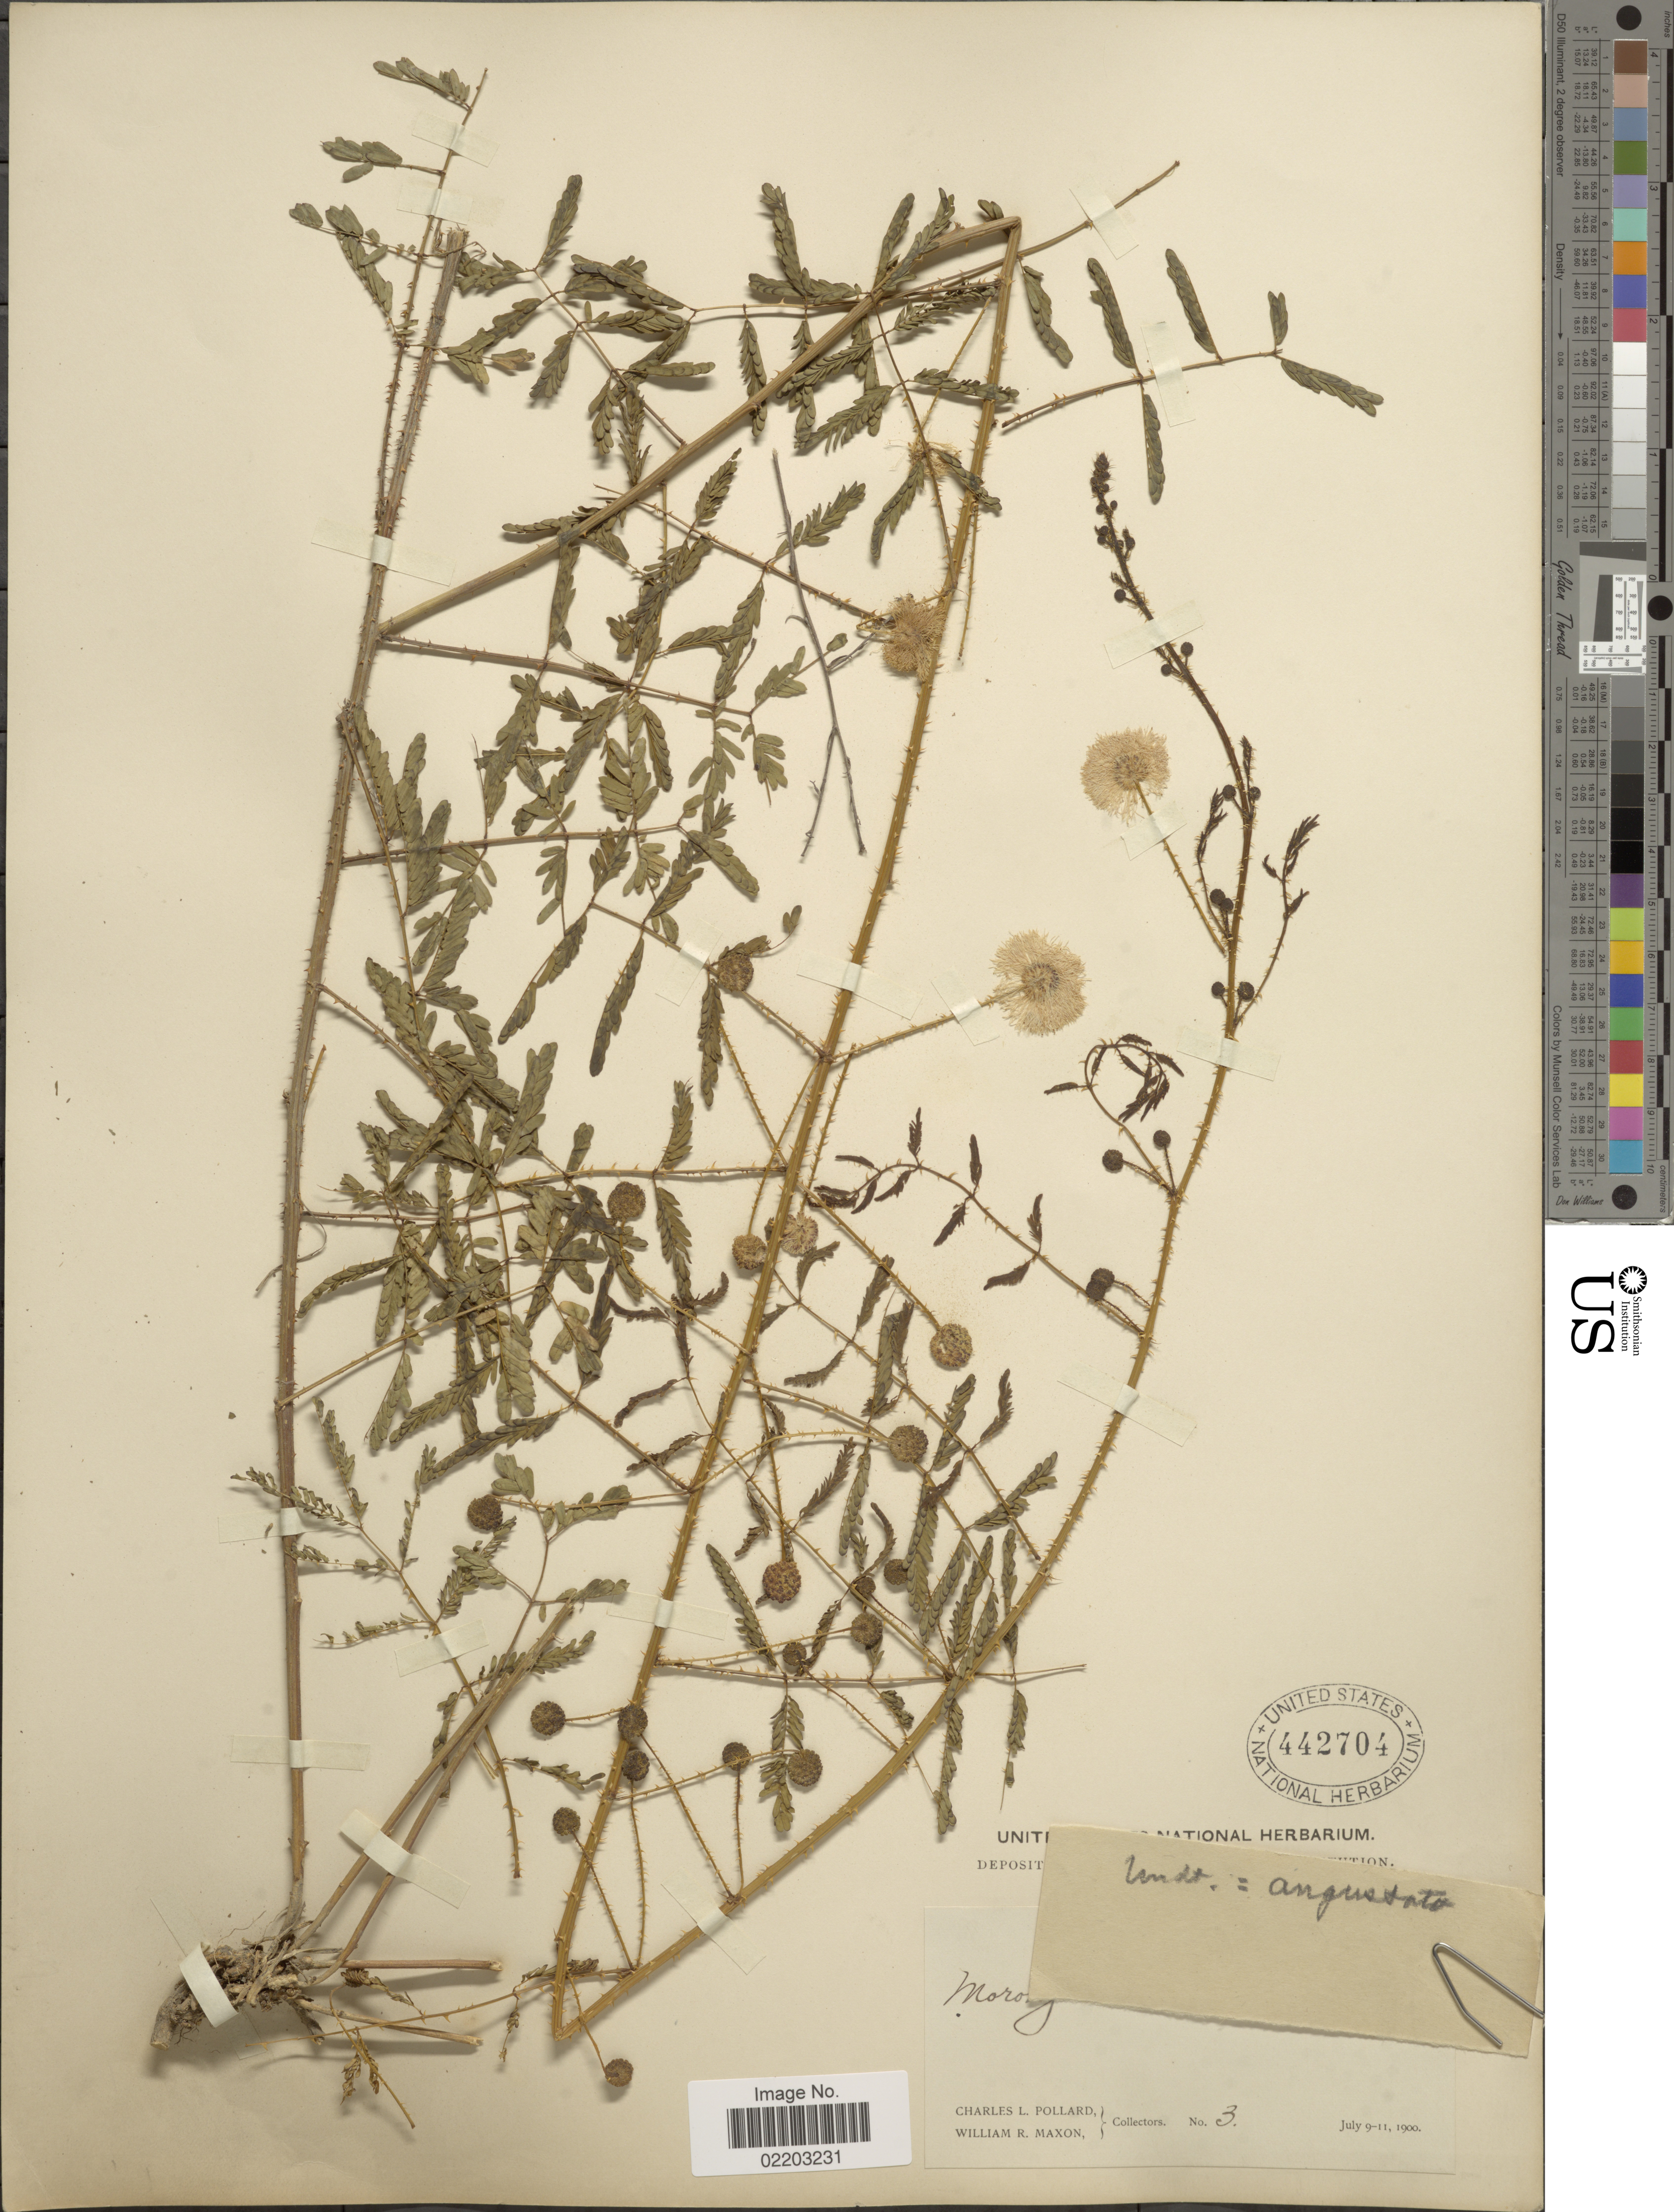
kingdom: Plantae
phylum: Tracheophyta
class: Magnoliopsida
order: Fabales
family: Fabaceae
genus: Mimosa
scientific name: Mimosa microphylla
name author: Dryand.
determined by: Strong, M. T., (US), Smithsonian Institution - National Museum of Natural History (UNITED STATES)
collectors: C. L. Pollard & W. R. Maxon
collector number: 3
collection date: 1900-07-09/1900-07-11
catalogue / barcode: US 442704